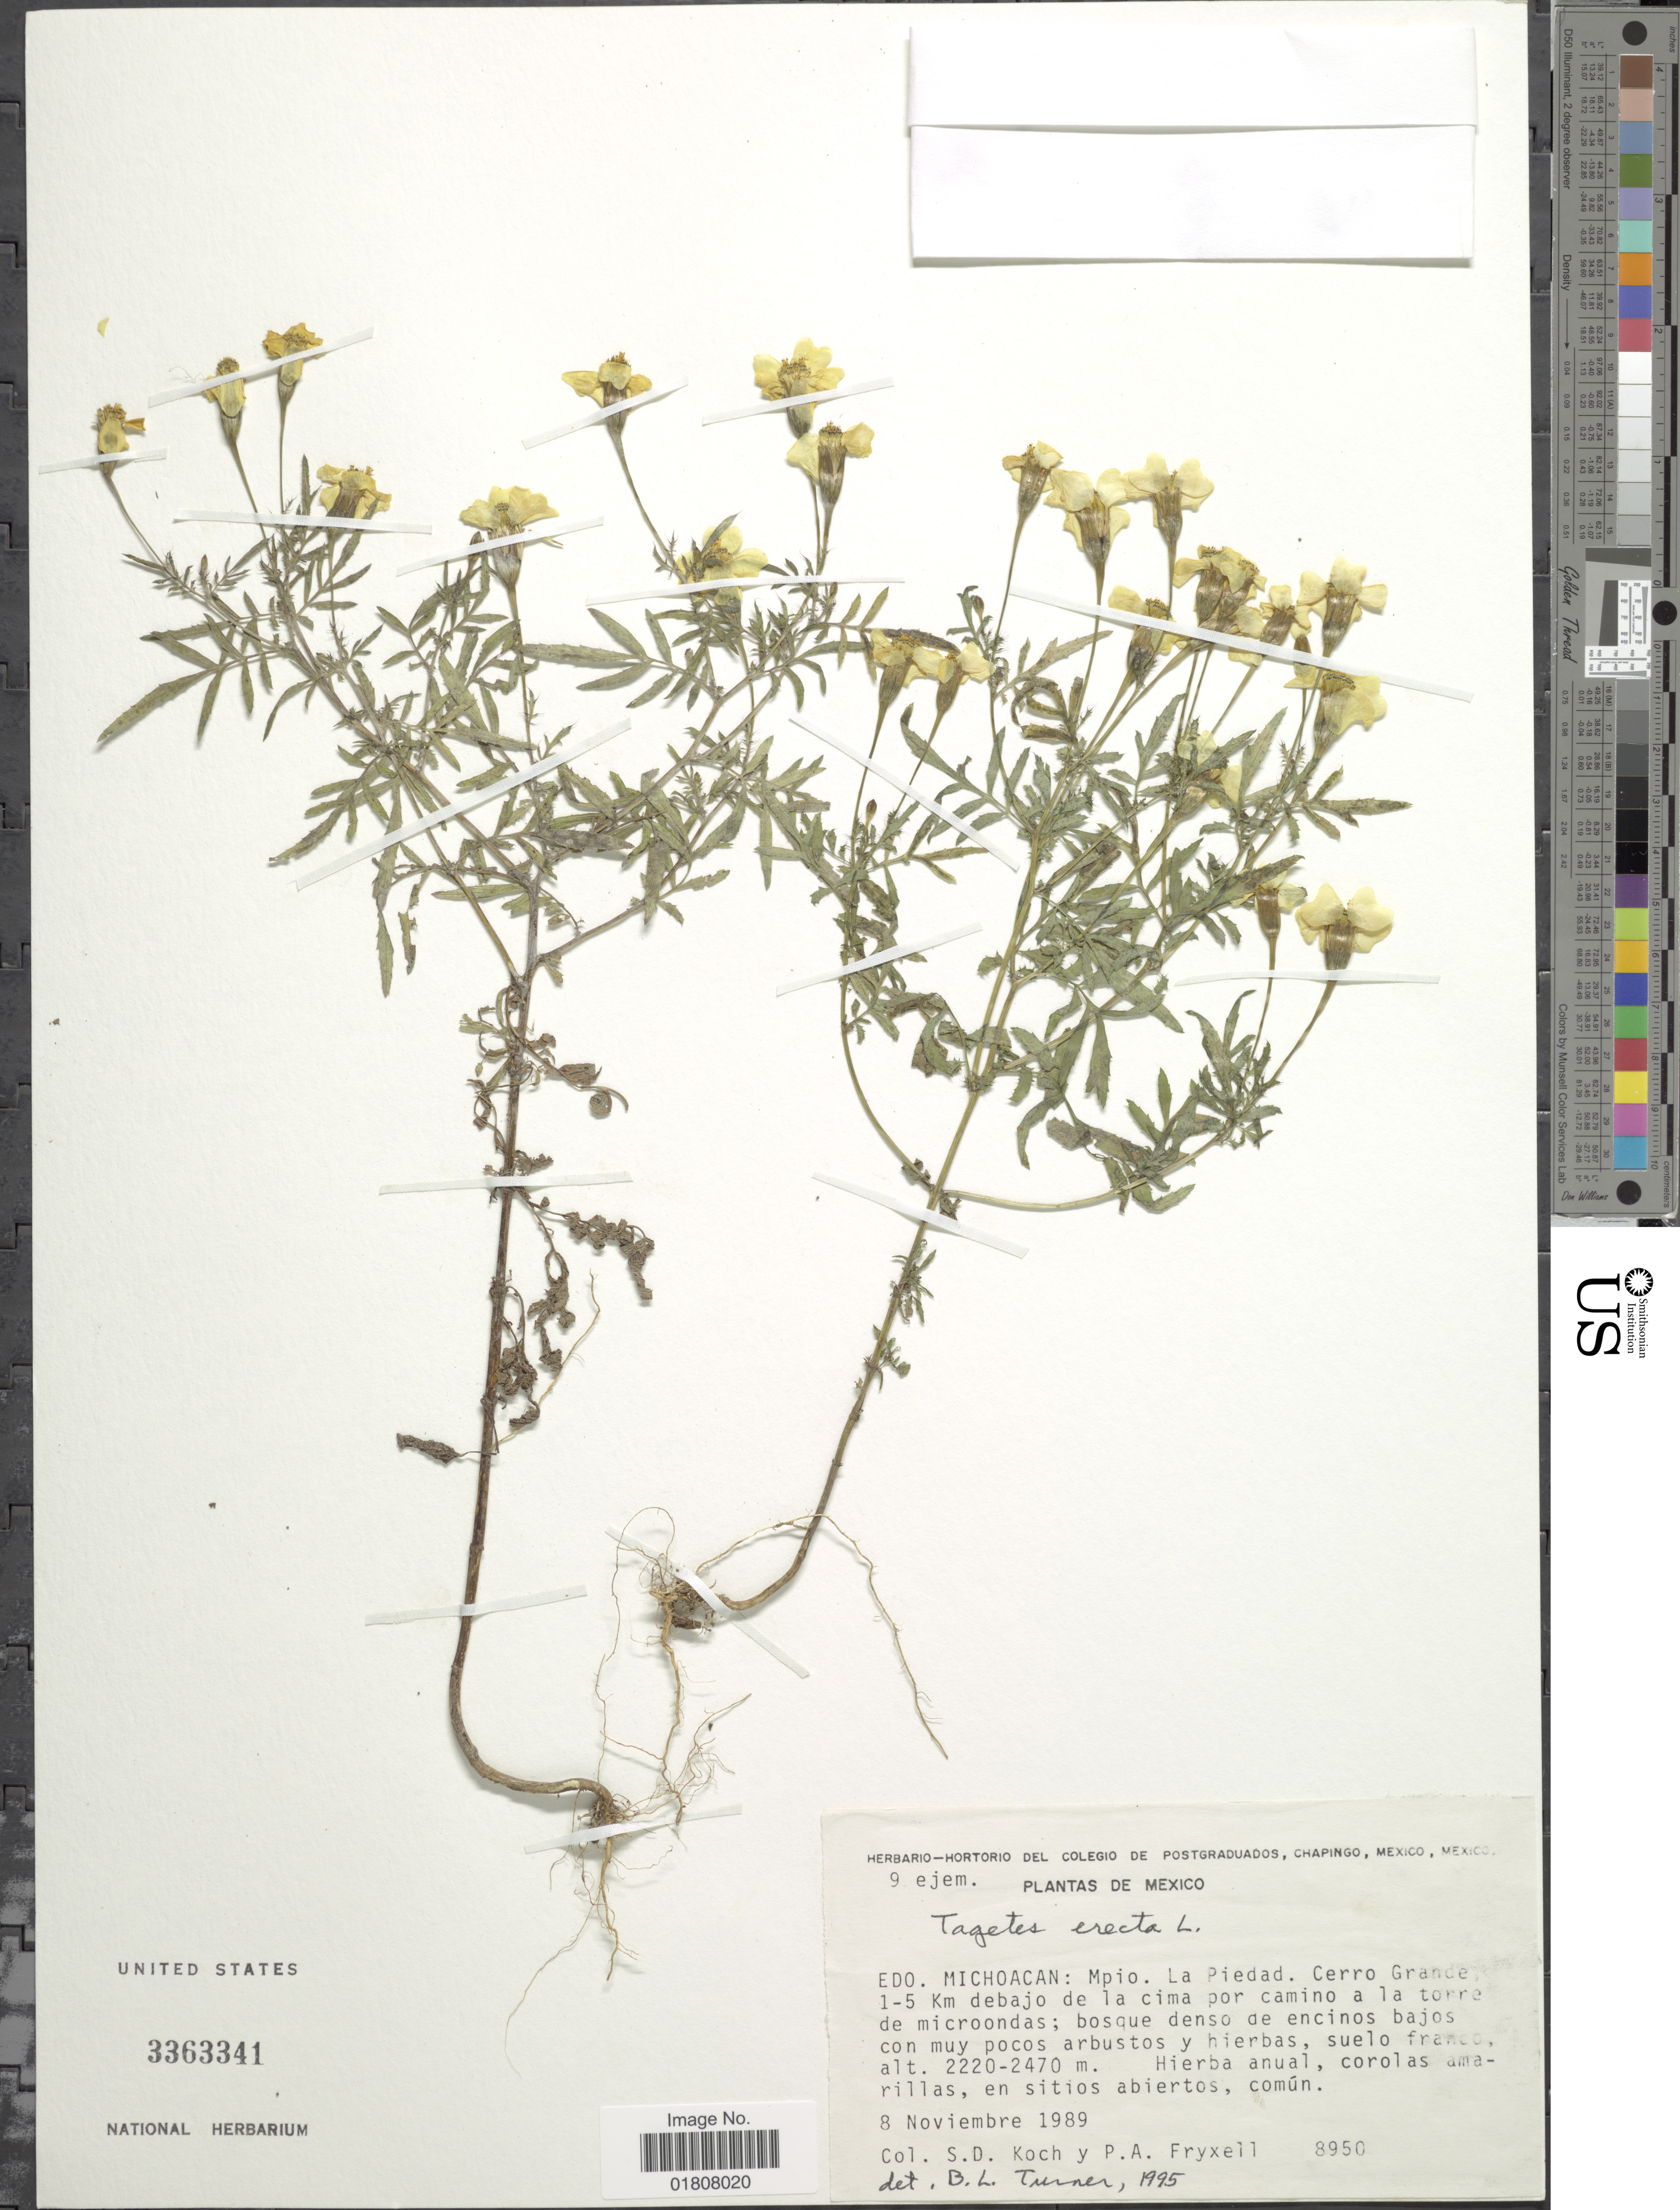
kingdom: Plantae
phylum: Tracheophyta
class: Magnoliopsida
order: Asterales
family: Asteraceae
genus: Tagetes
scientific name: Tagetes erecta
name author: L.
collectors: S. D. Koch & P. A. Fryxell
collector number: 8950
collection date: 1989-11-08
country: Mexico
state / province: Michoacán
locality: Mpio. La Piedad, Cerro Grande 1-5 km debajo de la cima por camino a la torre de microondas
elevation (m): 2220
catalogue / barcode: US 3363341